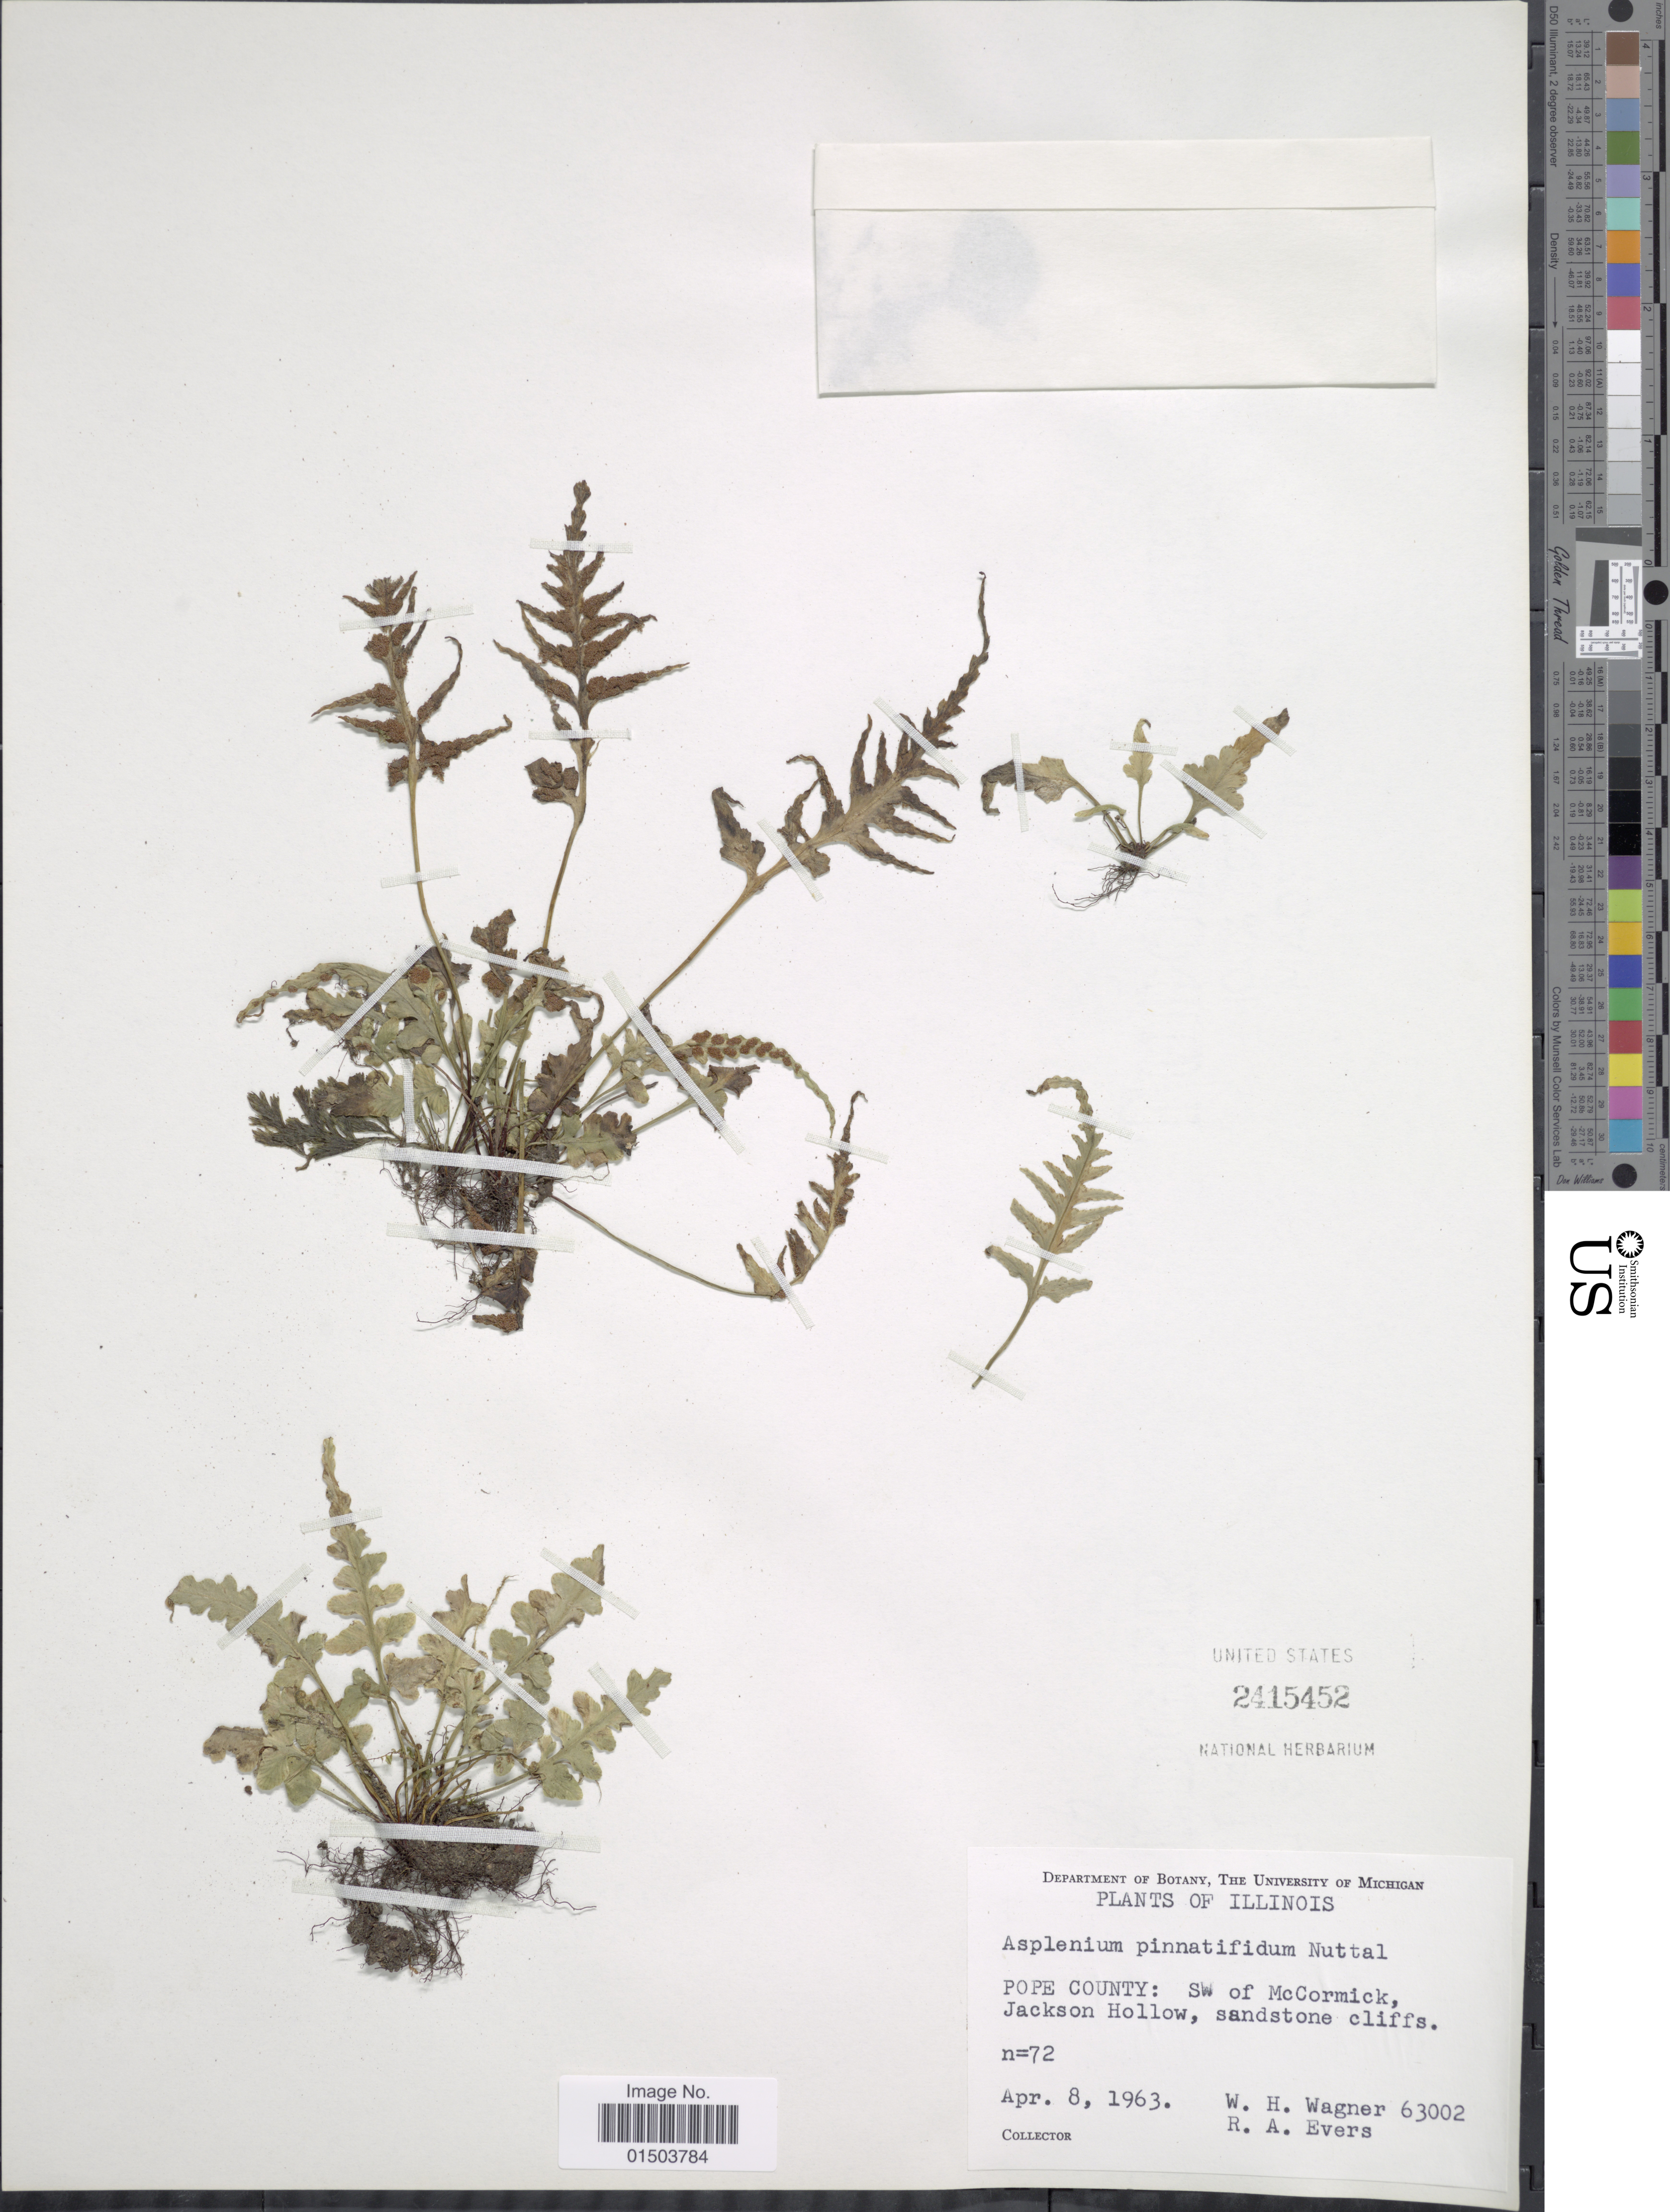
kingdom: Plantae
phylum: Tracheophyta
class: Polypodiopsida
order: Polypodiales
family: Aspleniaceae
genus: Asplenium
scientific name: Asplenium pinnatifidum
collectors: W. H. Wagner & R. Evers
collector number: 63002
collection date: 1963-04-08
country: United States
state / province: Illinois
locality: Pope County: SW of McCormick, Jackson Hollow, sandstone cliffs.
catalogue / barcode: US 2415452